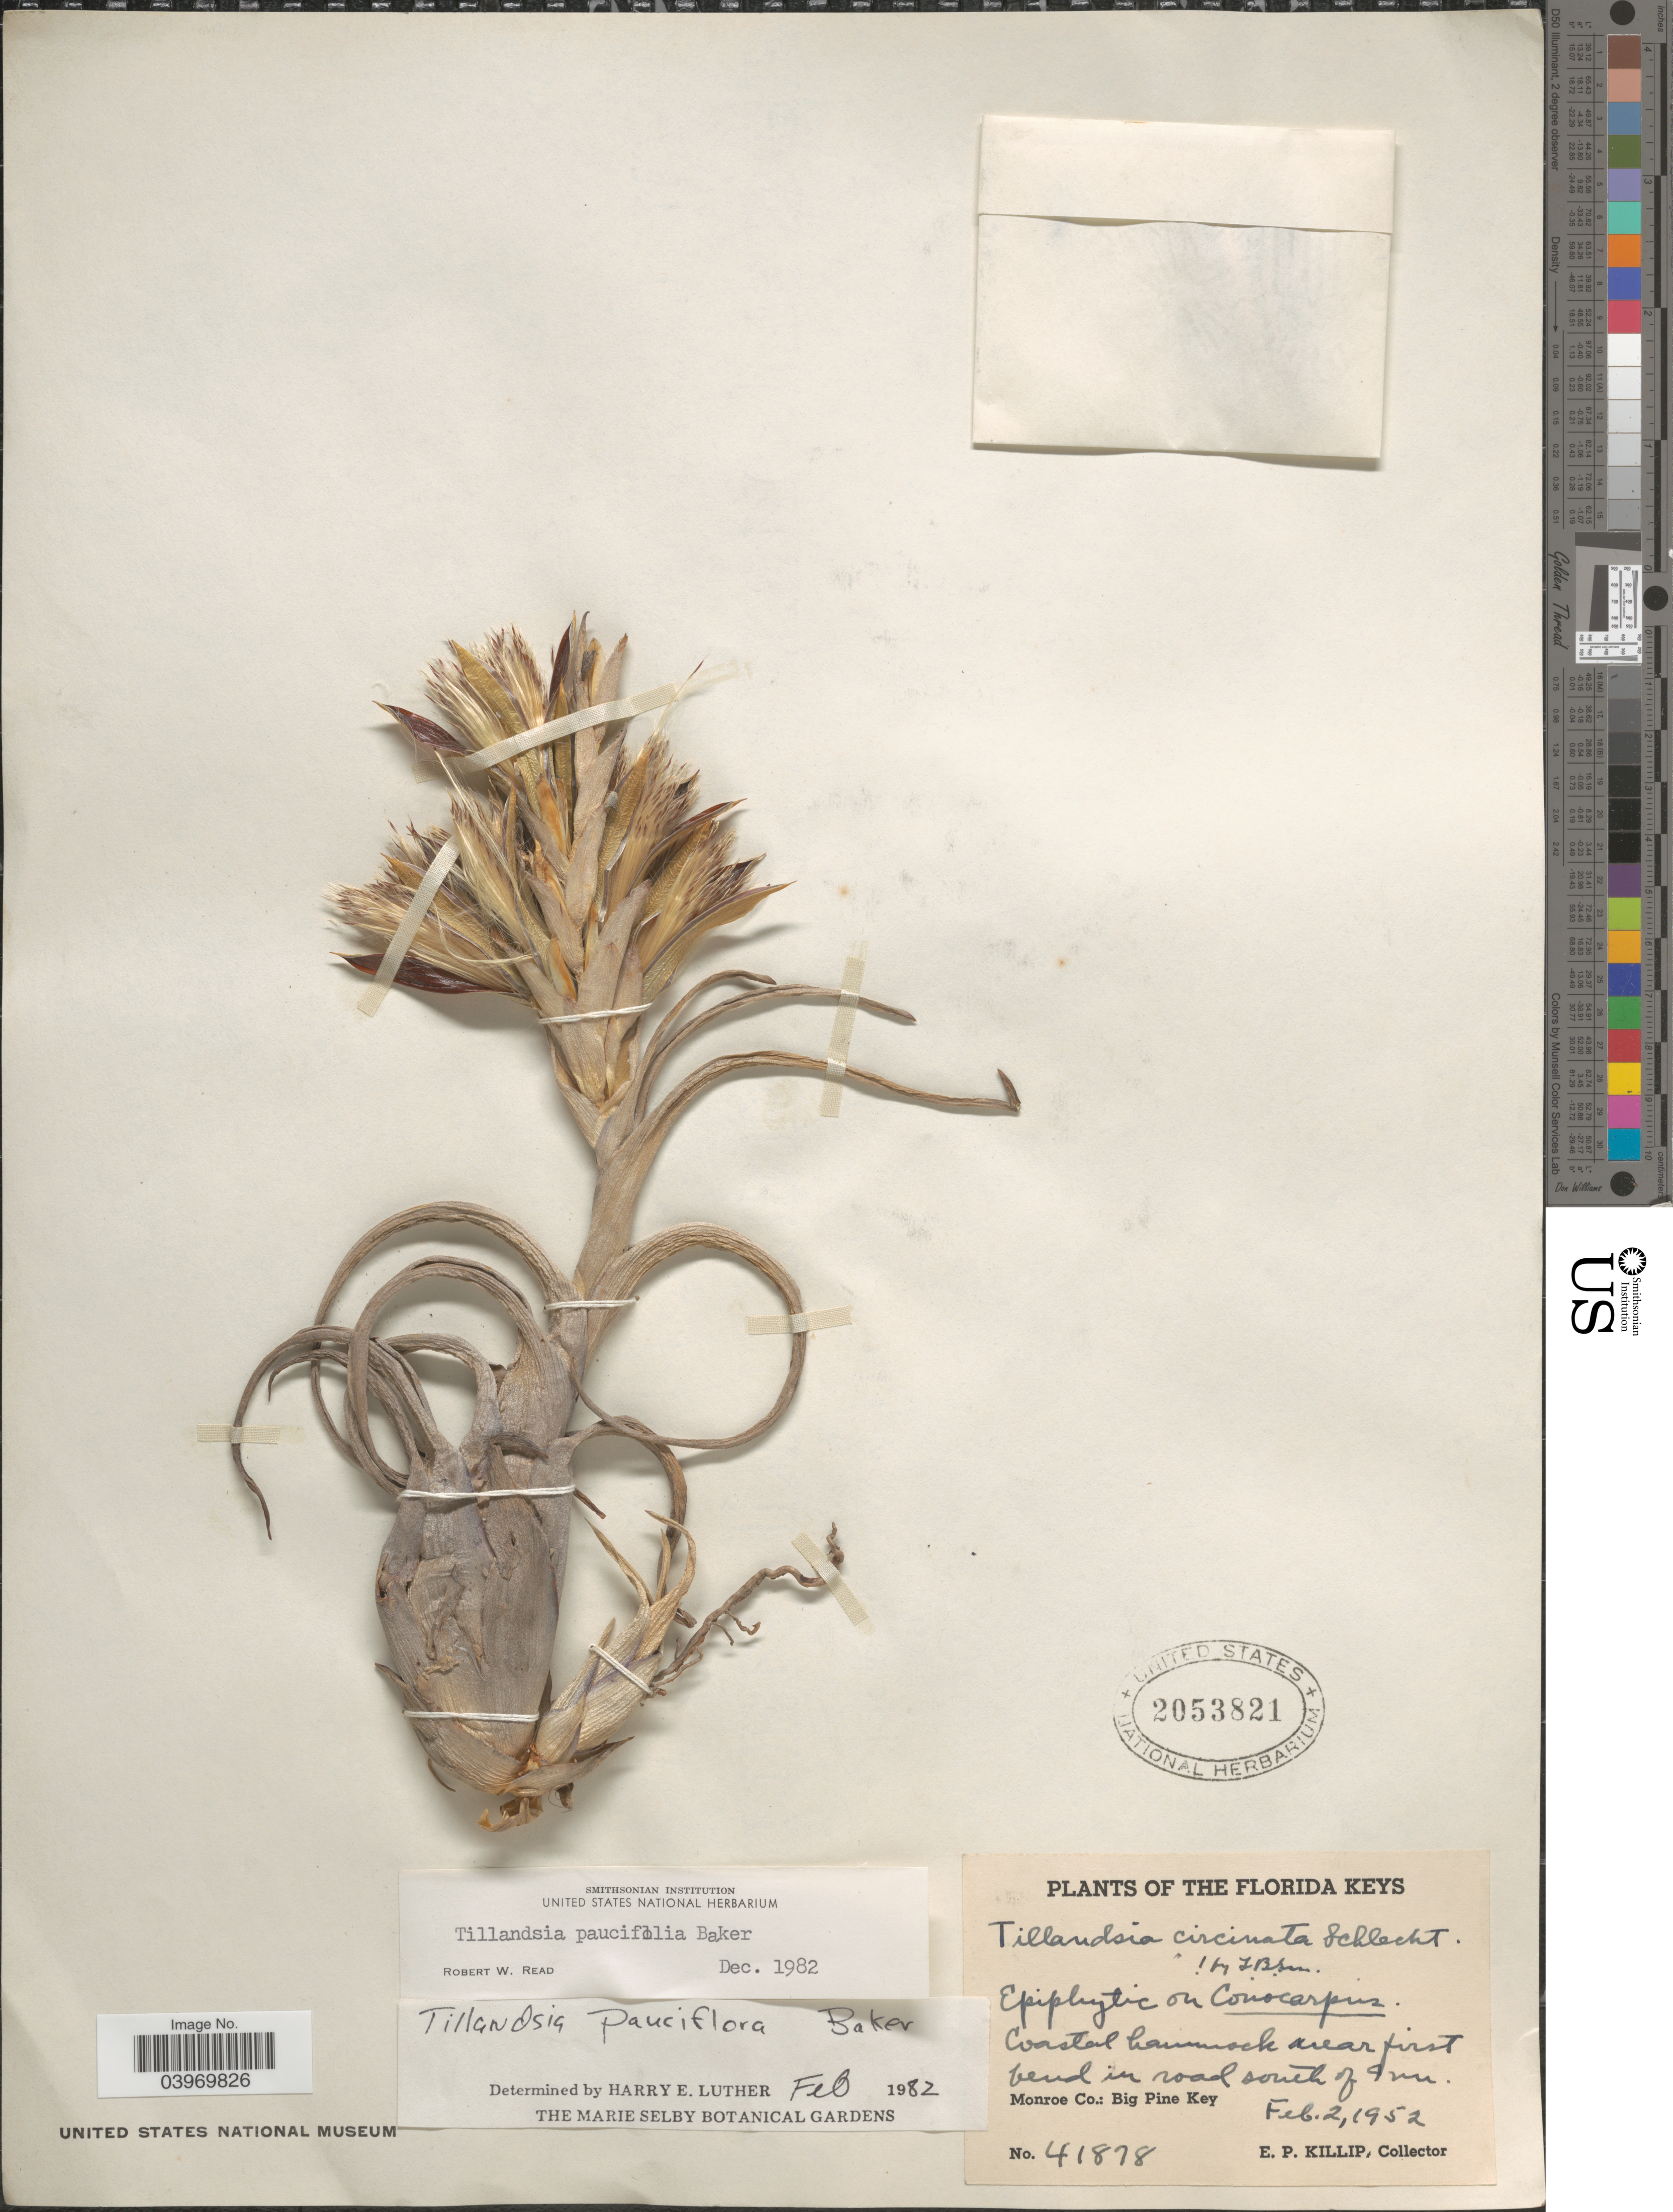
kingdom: Plantae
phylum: Tracheophyta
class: Liliopsida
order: Poales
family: Bromeliaceae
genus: Tillandsia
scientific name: Tillandsia paucifolia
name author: Baker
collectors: E. P. Killip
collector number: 41878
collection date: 1952-02-02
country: United States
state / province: Florida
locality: The Florida Keys. Coastal hammock near first bend in road south of Inn. Monroe Co.: Big Pine Key.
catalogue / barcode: US 2053821